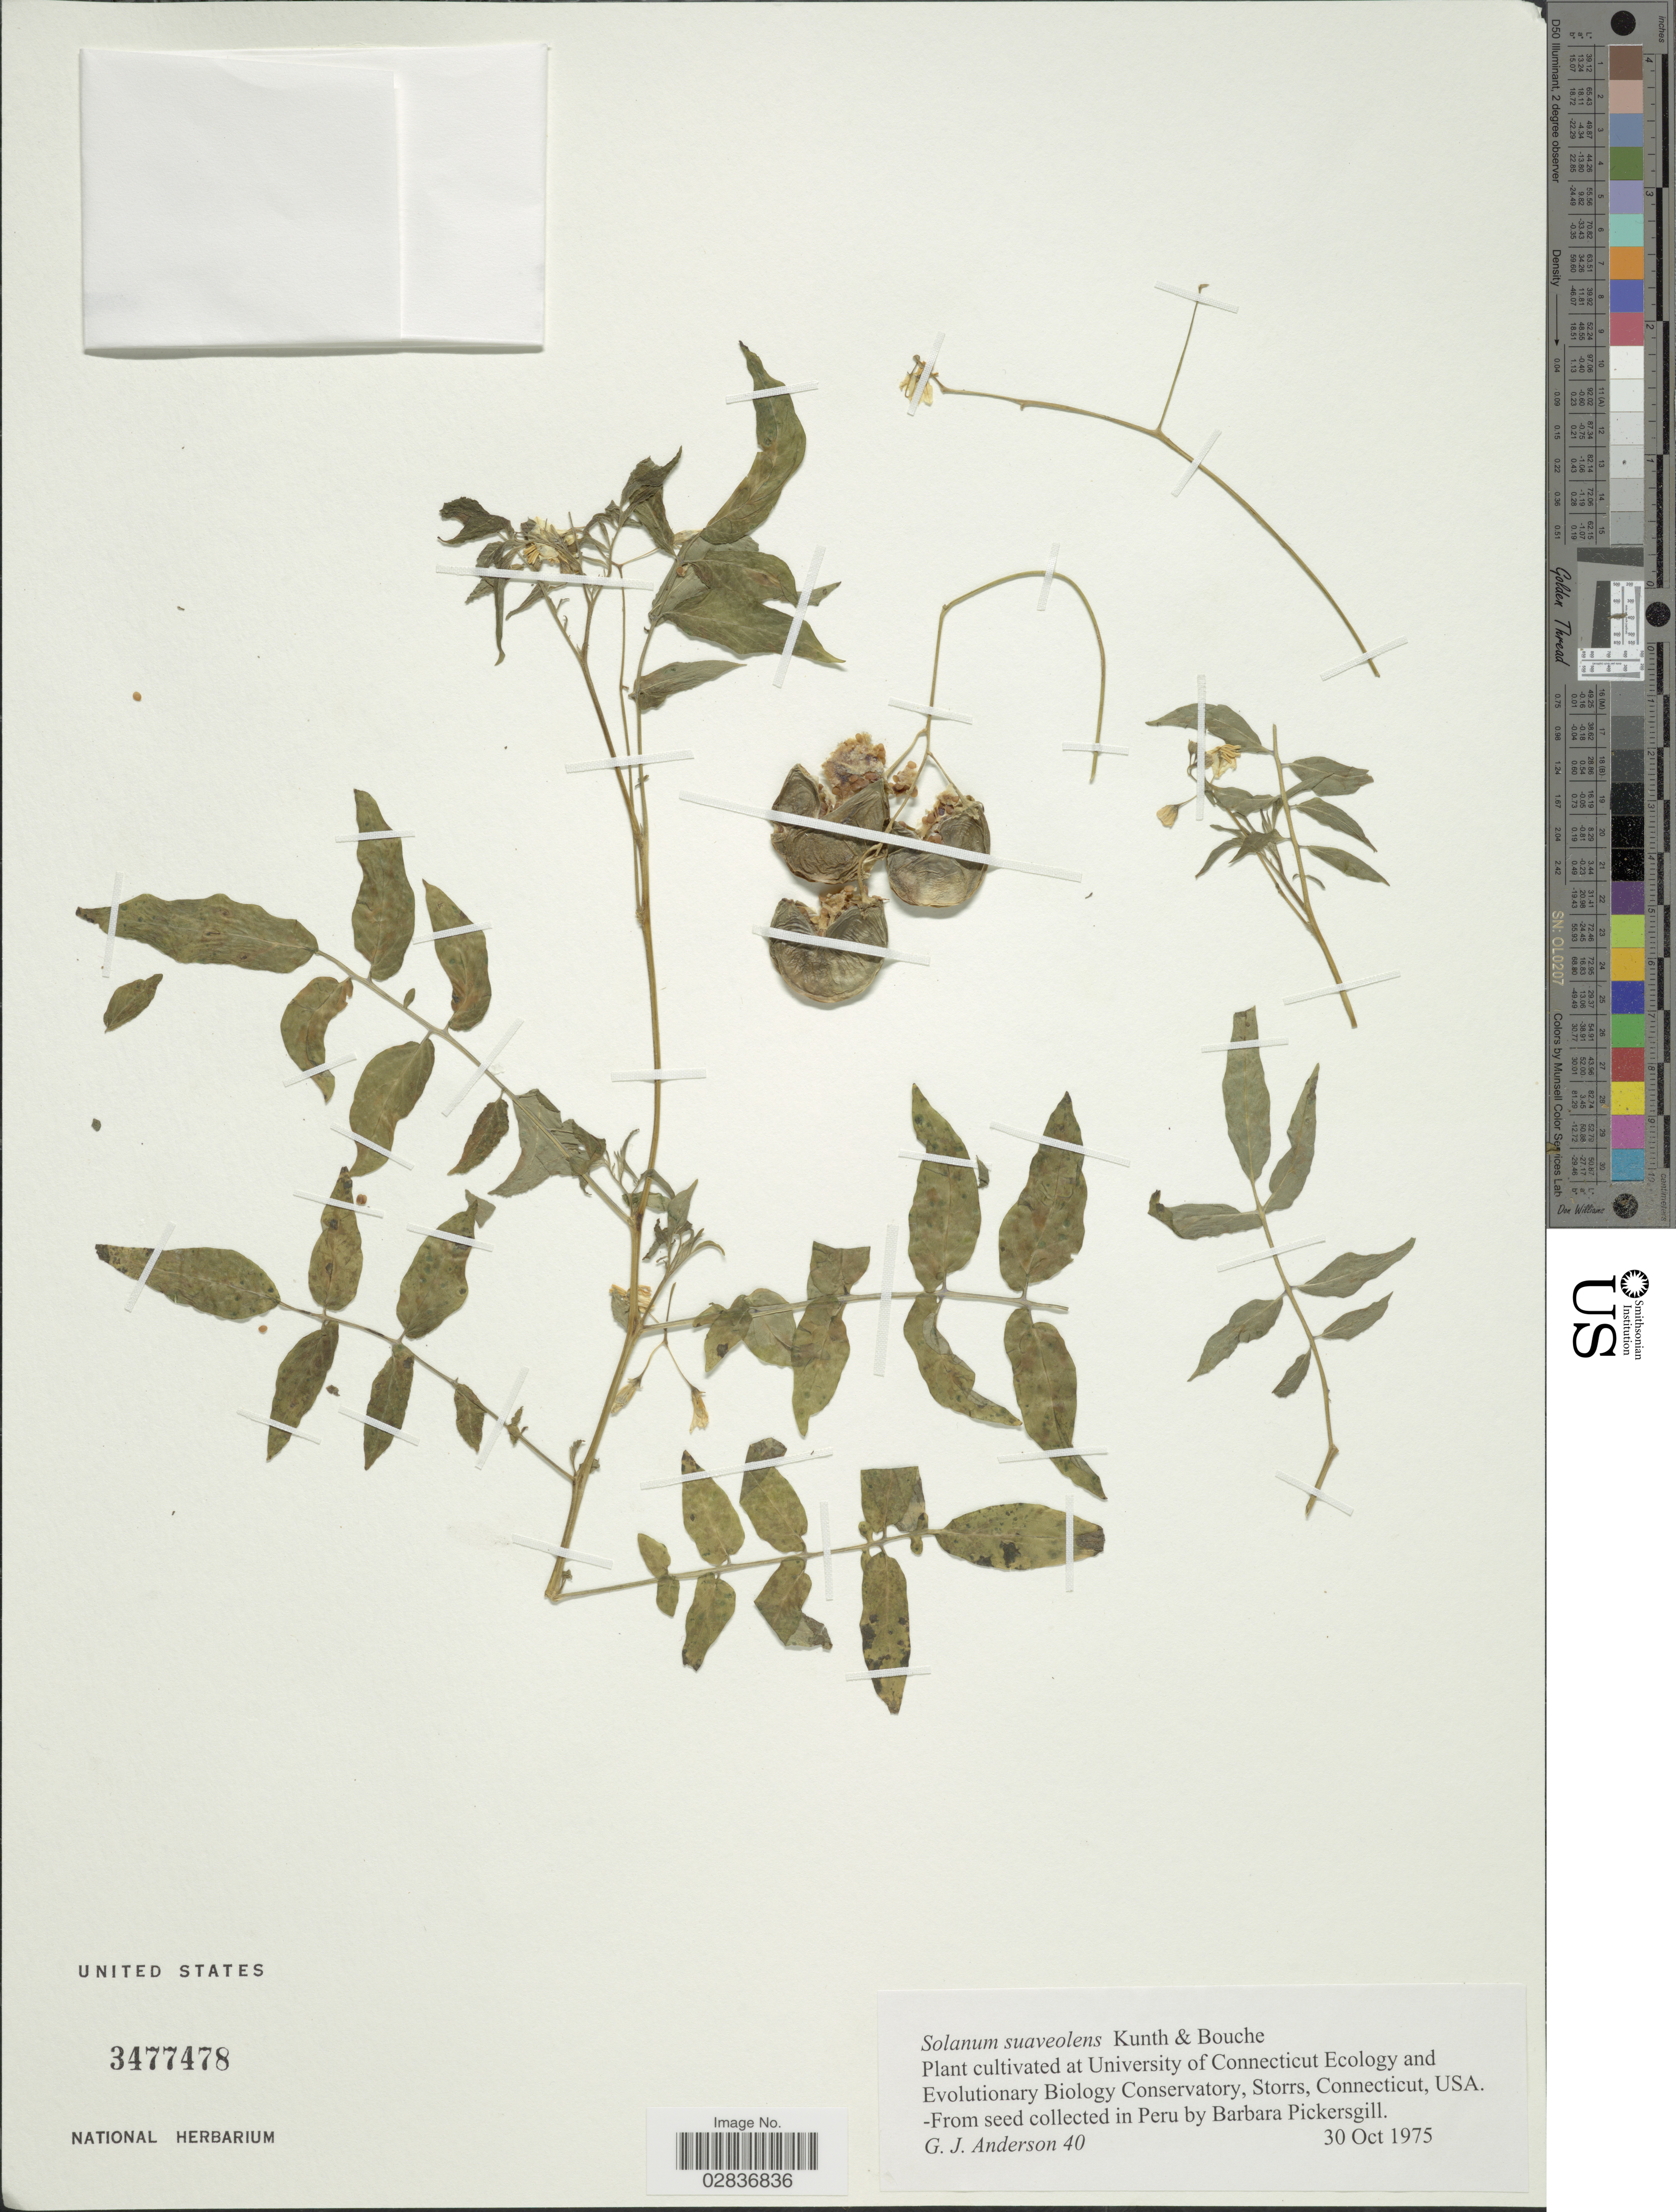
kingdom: Plantae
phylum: Tracheophyta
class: Magnoliopsida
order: Solanales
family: Solanaceae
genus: Solanum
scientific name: Solanum suaveolens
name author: Kunth & C.D. Bouché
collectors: G. J. Anderson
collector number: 40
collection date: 1975-10-30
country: United States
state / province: Connecticut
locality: Cultivated at University of Connecticut Ecology and Evolutionary Biology Conservatory, Storrs.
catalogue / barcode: US 3477478